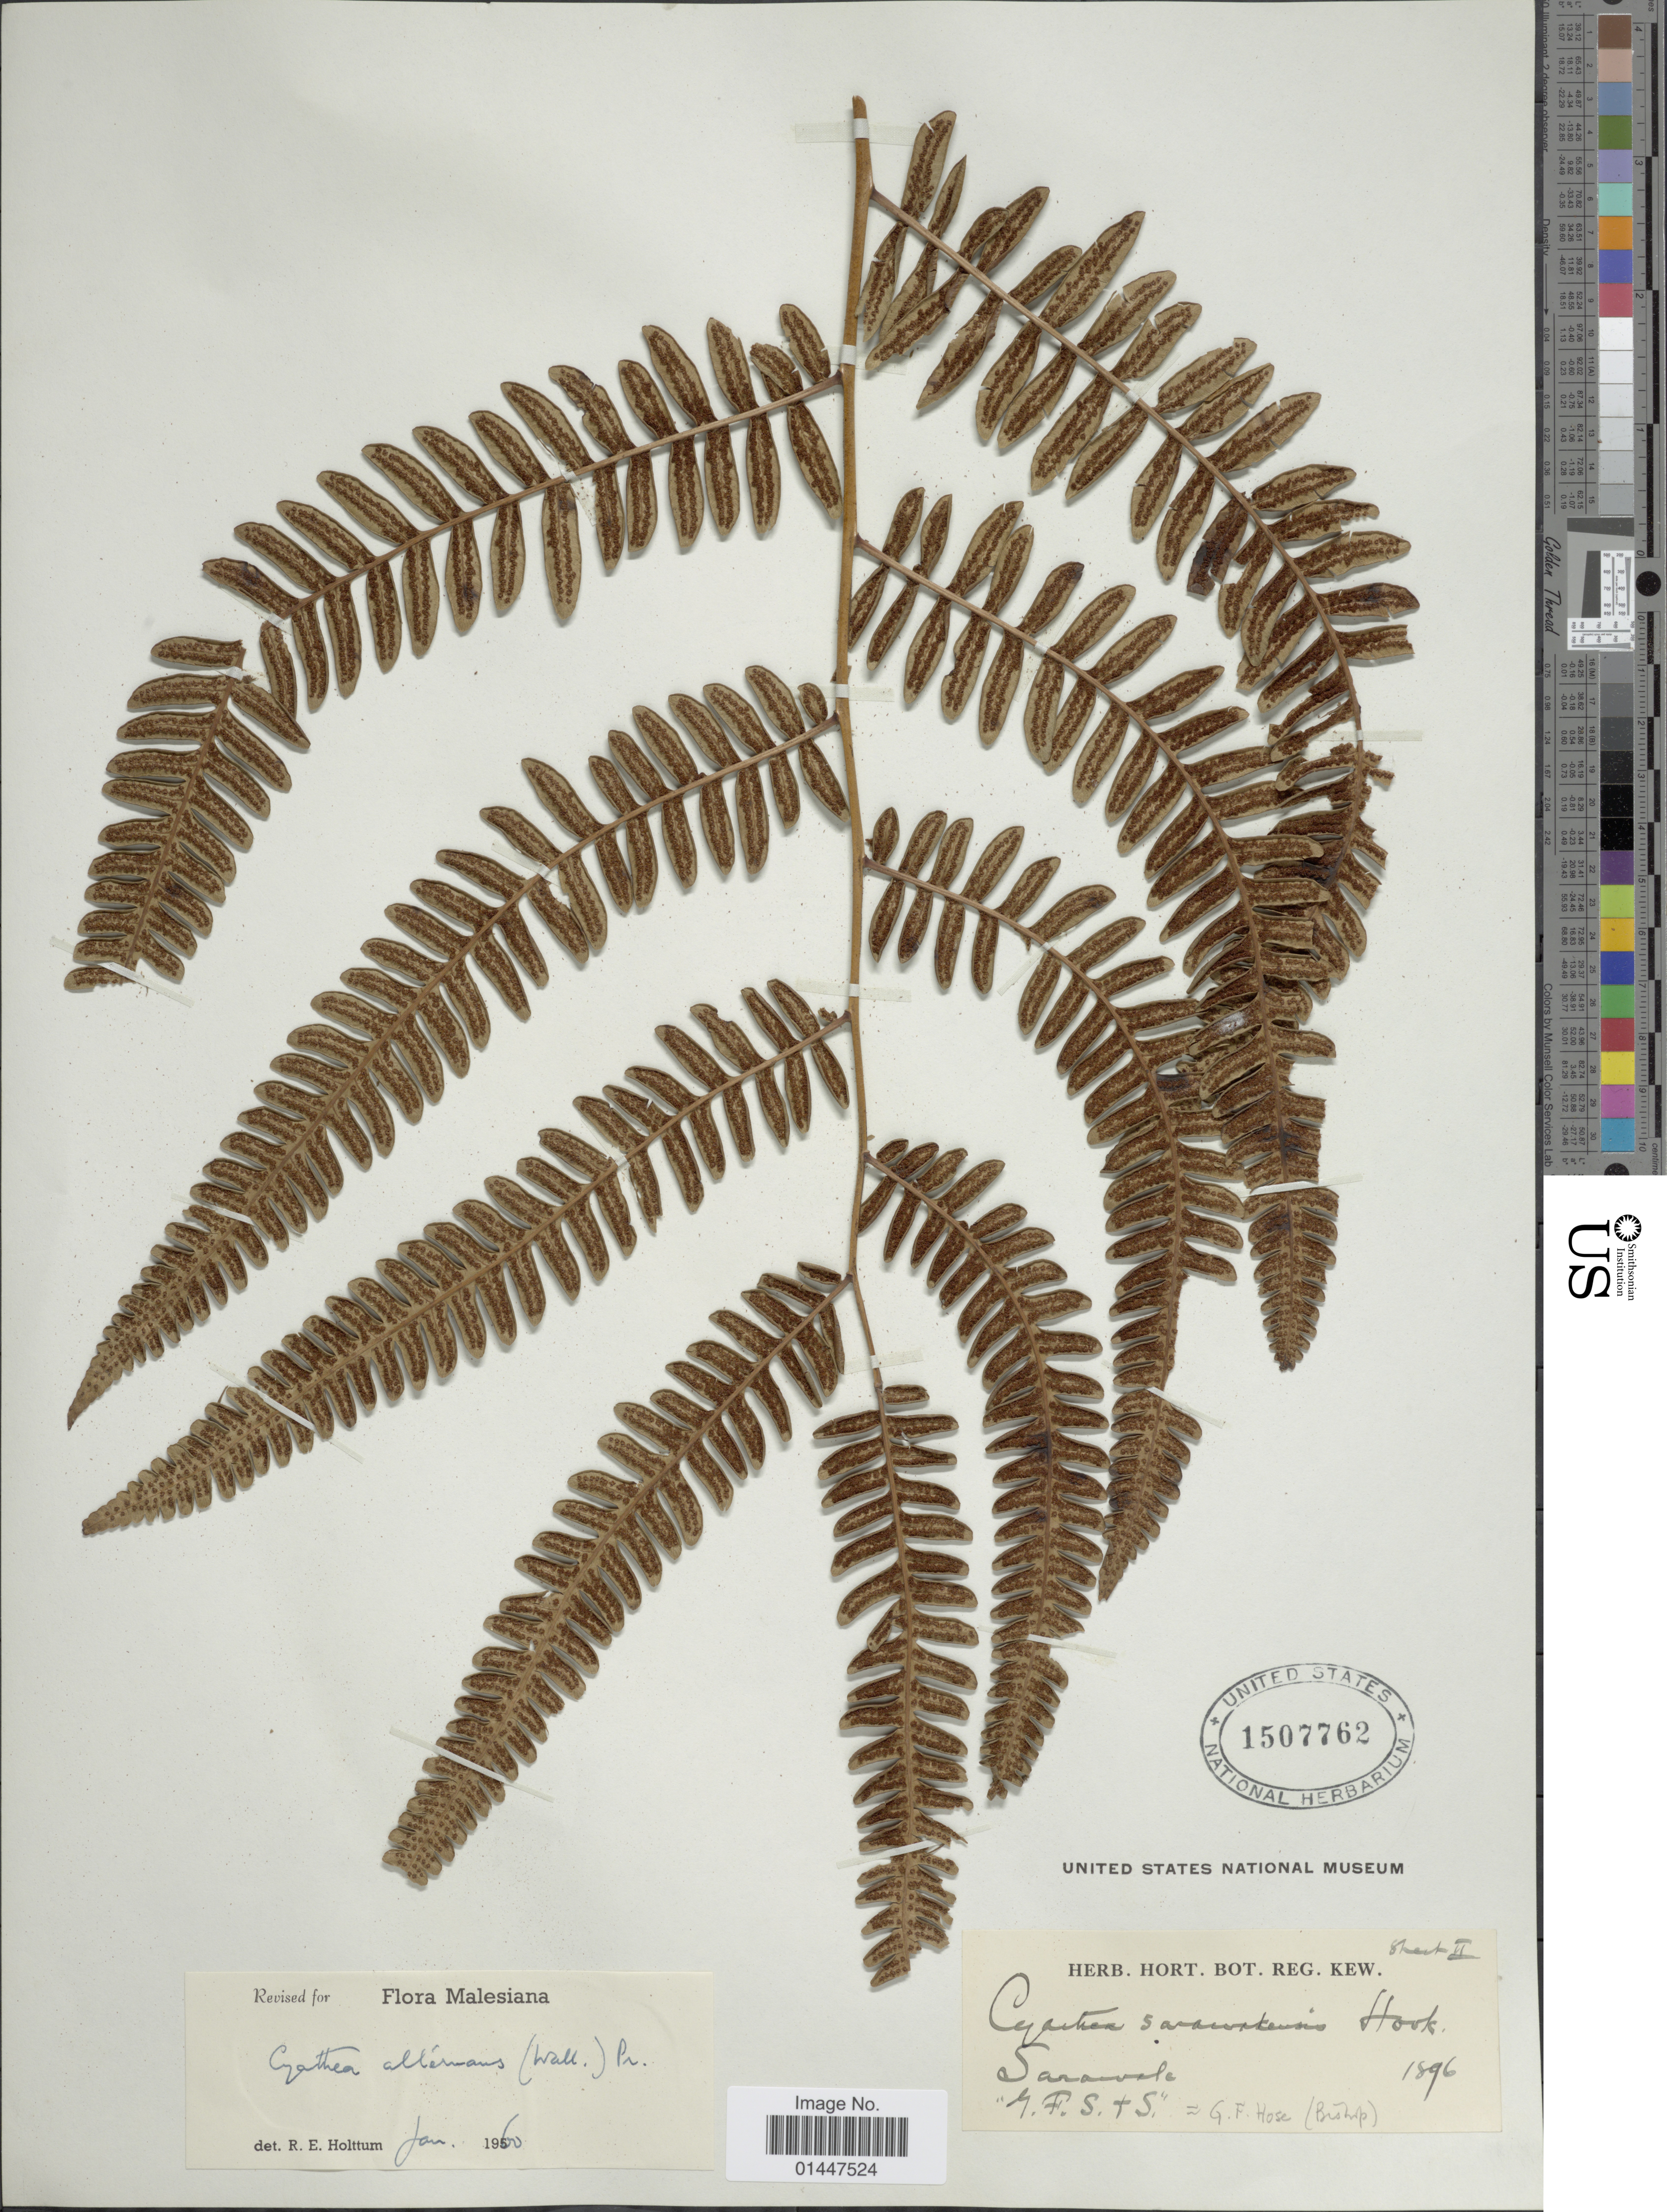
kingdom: Plantae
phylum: Tracheophyta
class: Polypodiopsida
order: Cyatheales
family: Cyatheaceae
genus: Sphaeropteris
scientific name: Sphaeropteris alternans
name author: (Wall. ex Hook.) R.M. Tryon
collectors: G. Hose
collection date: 1896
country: Malaysia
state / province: Sarawak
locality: Sarawak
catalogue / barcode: US 1507762